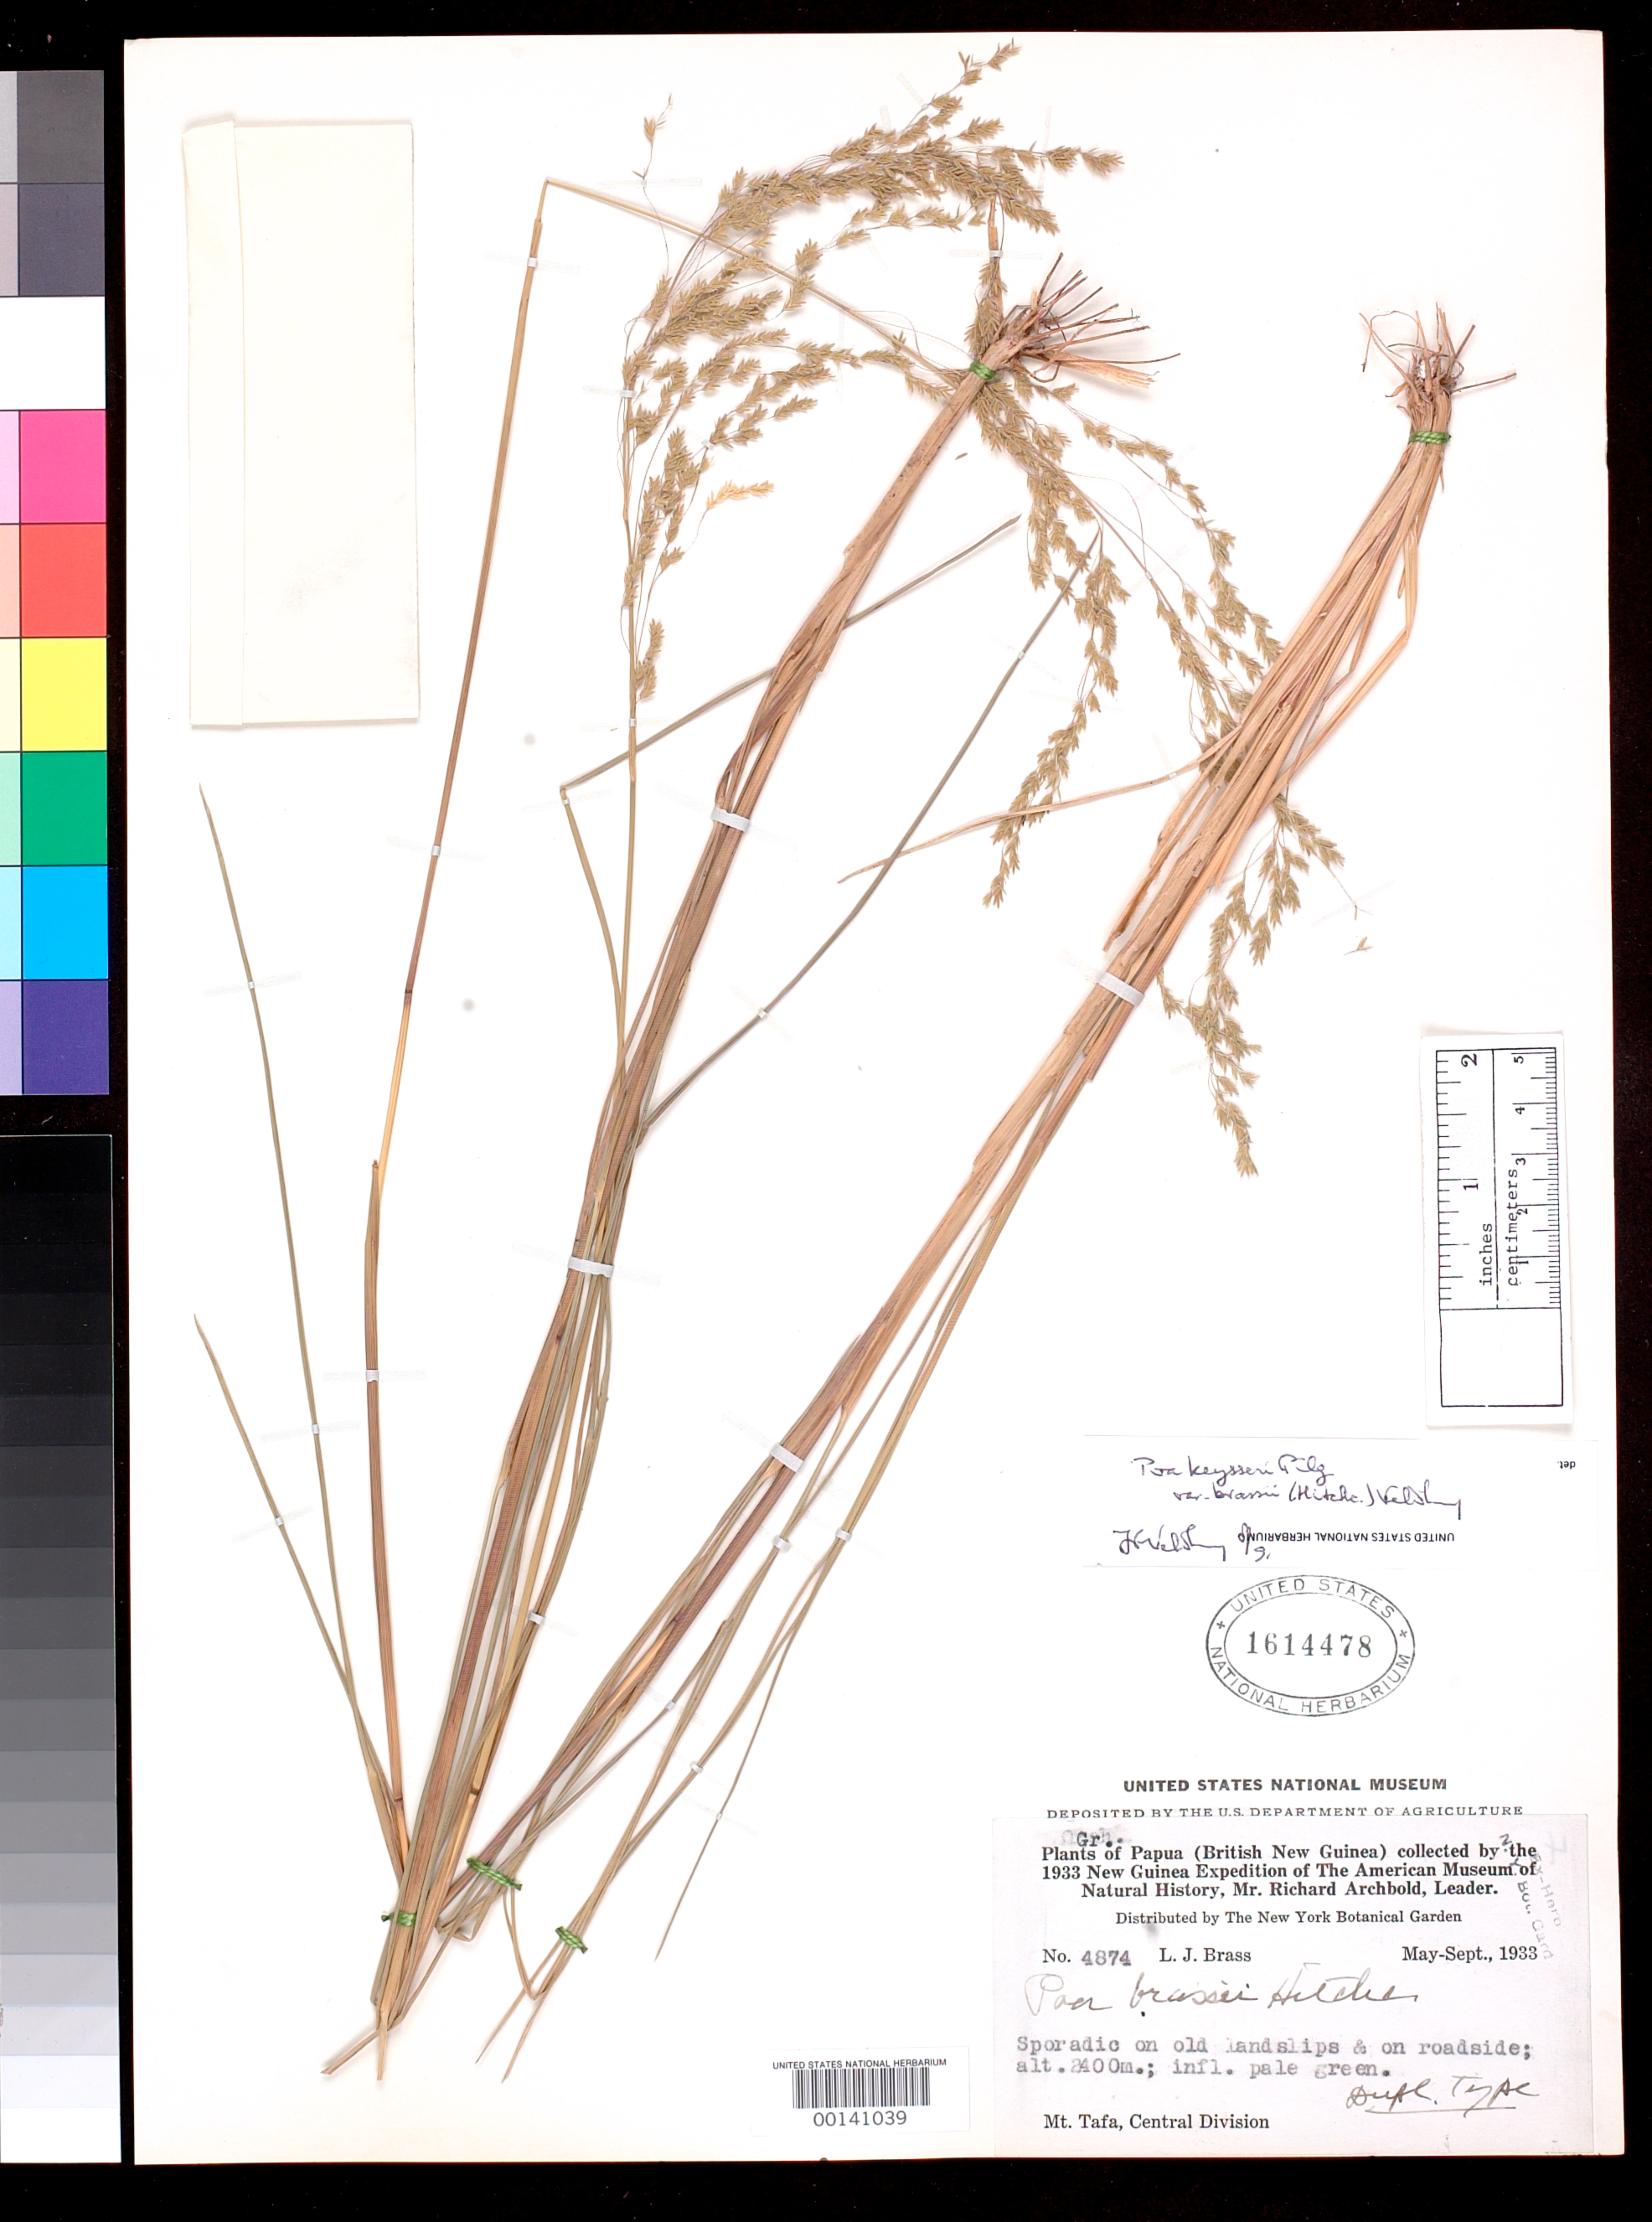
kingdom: Plantae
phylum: Tracheophyta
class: Liliopsida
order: Poales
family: Poaceae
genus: Poa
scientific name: Poa brassii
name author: Hitchc.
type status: Isotype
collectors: L. J. Brass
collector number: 4874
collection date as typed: May 1933 to -- Sep 1933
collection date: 1933-05/1933-09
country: Papua New Guinea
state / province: Central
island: New Guinea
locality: Mt. Tafa.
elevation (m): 2400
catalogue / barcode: US 1614478